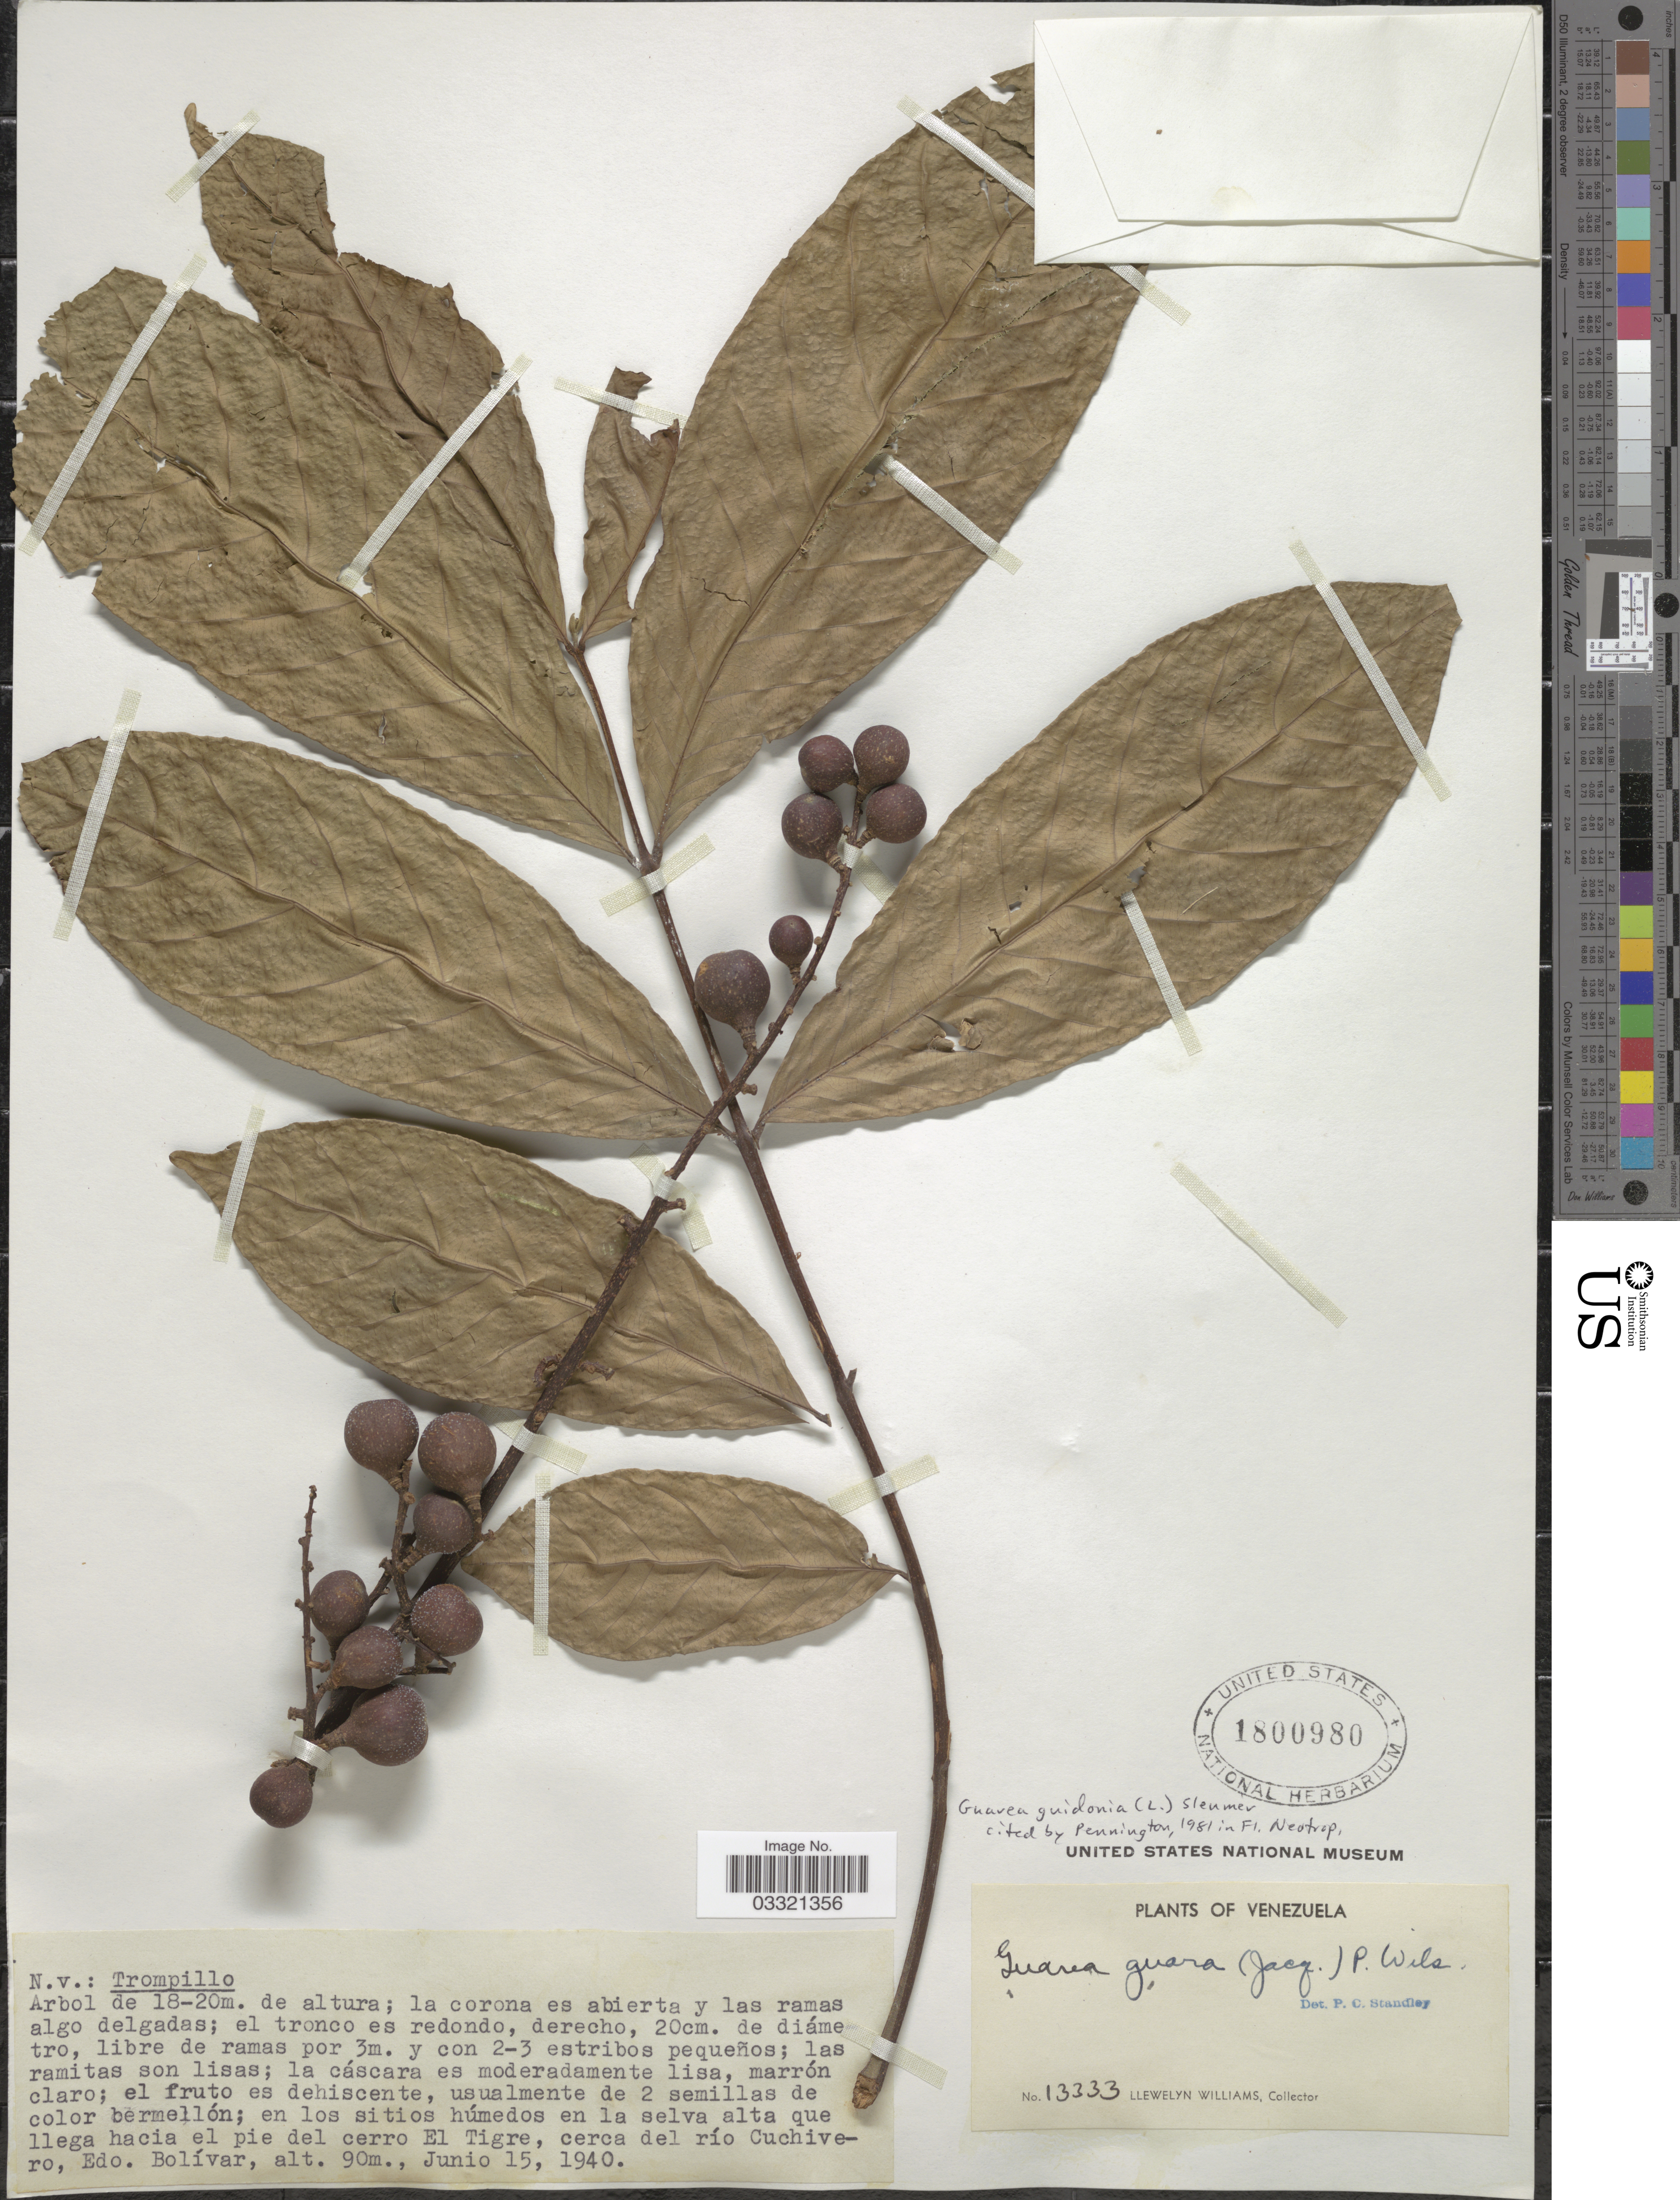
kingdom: Plantae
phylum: Tracheophyta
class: Magnoliopsida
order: Sapindales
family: Meliaceae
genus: Guarea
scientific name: Guarea guidonia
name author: (L.) Sleumer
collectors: Ll. Williams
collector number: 13333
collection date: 1940-06-15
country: Venezuela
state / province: Bolivar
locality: En los sitios húmedos en la selva alta que llega hacia el pie del cerro El Tigre, cerca del río Cuchivero.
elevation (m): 90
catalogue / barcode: US 1800980